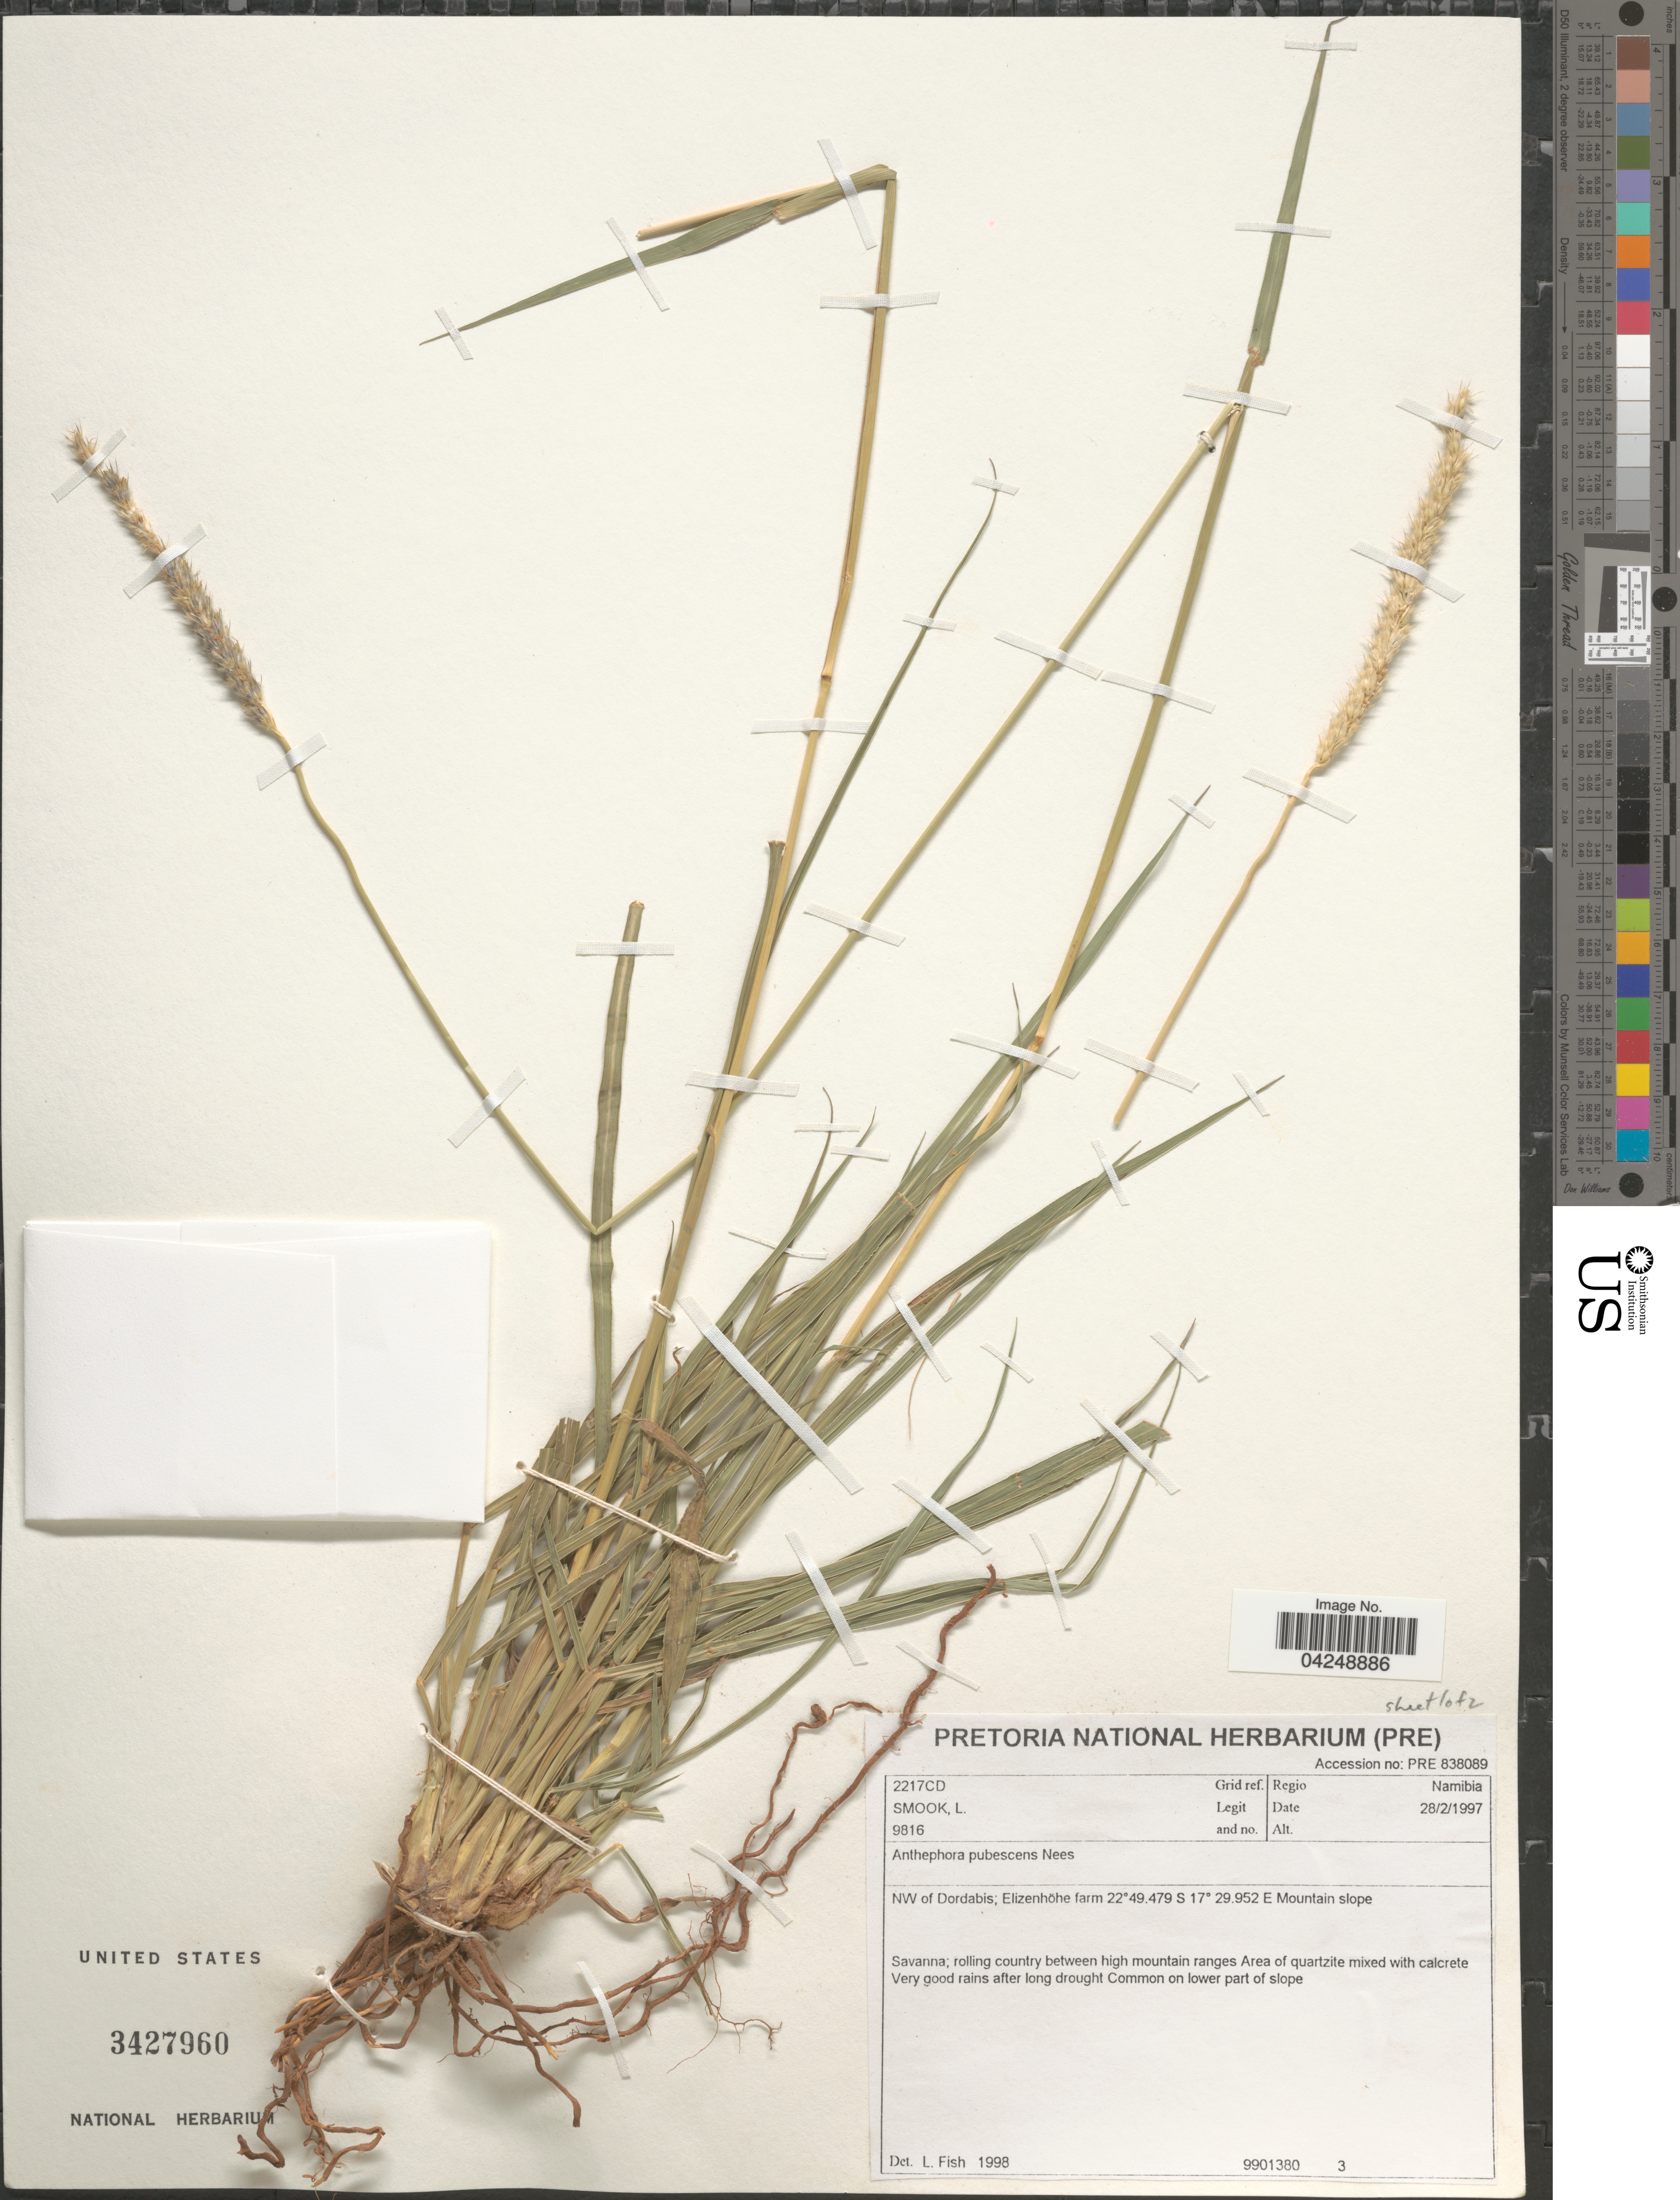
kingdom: Plantae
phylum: Tracheophyta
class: Liliopsida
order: Poales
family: Poaceae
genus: Anthephora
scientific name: Anthephora pubescens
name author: Nees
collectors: L. Smook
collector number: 9816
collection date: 1997-02-28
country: Namibia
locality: Grid ref. 2217CD. Regio Namibia. NW of Dordabis; Elizenhöhe farm. E Mountain slope. Savanna; rolling country between high mountain ranges Area of quartzite mixed with calcrete.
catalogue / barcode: US 3427960